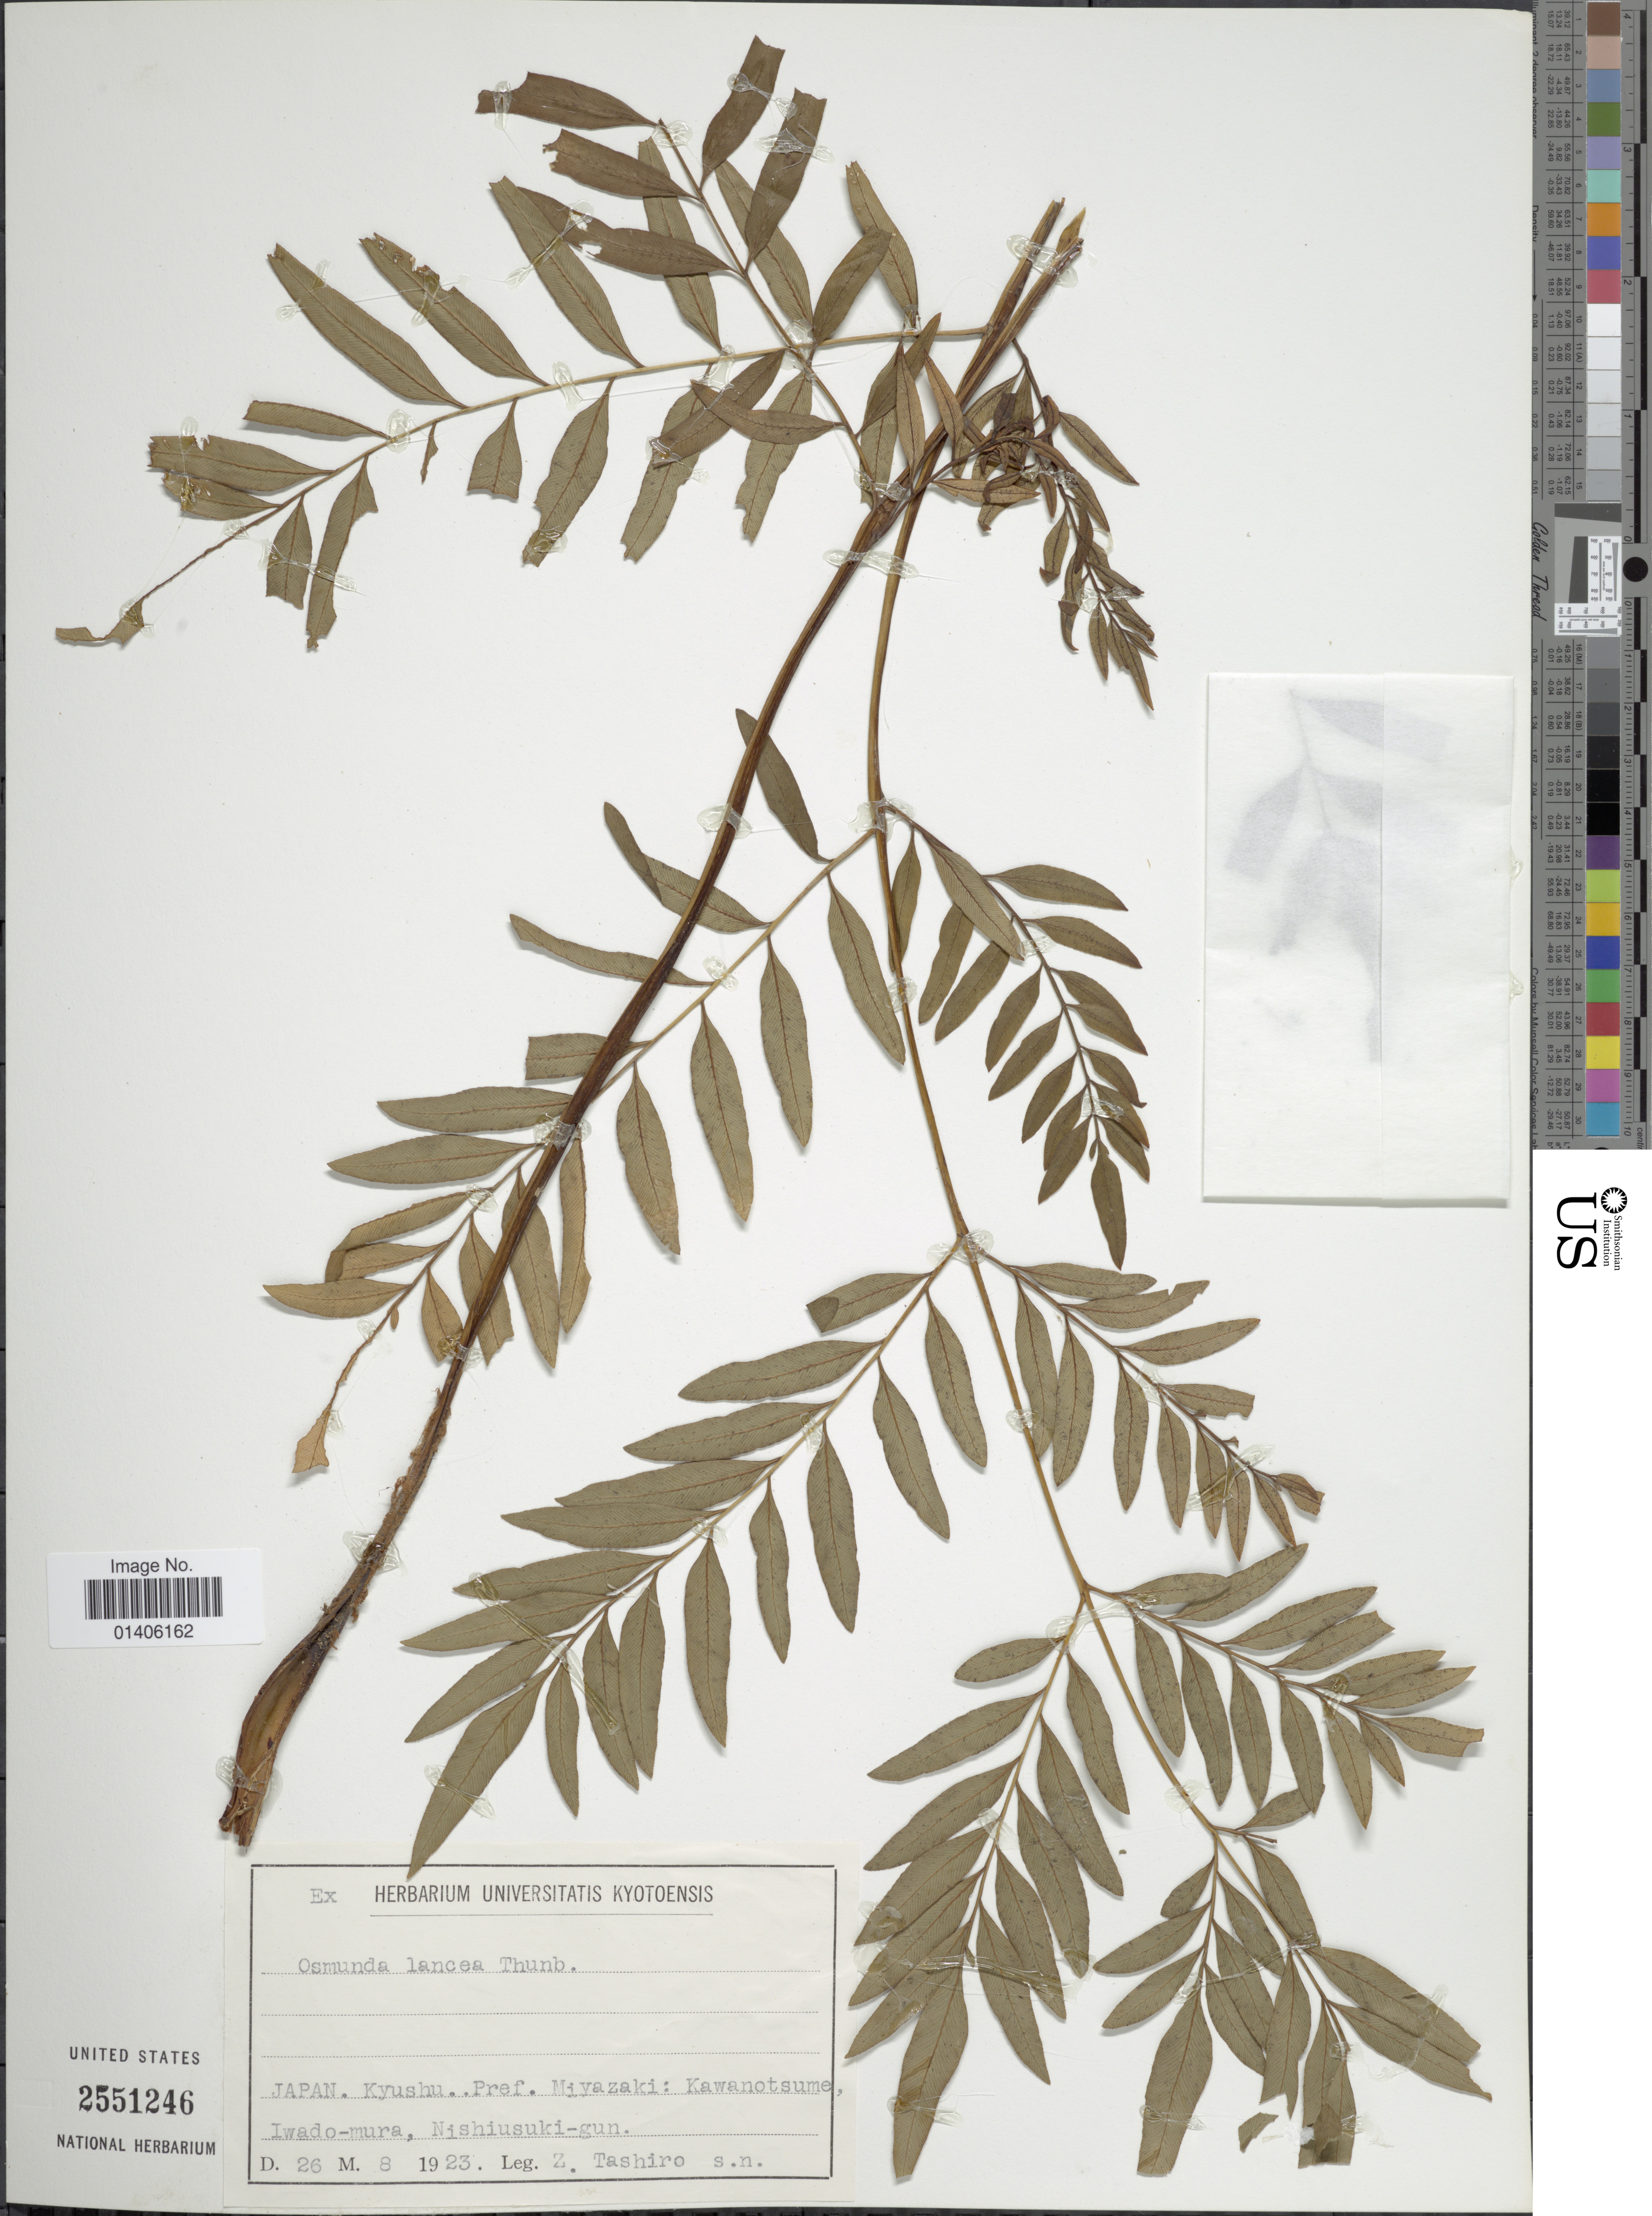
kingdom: Plantae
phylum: Tracheophyta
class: Polypodiopsida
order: Osmundales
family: Osmundaceae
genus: Osmunda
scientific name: Osmunda lancea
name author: Thunb.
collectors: Z. Tashiro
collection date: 1923-08-26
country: Japan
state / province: Miyazaki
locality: Kyushu Pref. Miyazaki: Kawanotsume, Iwado-mura, Nishiuduki-gun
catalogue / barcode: US 2551246